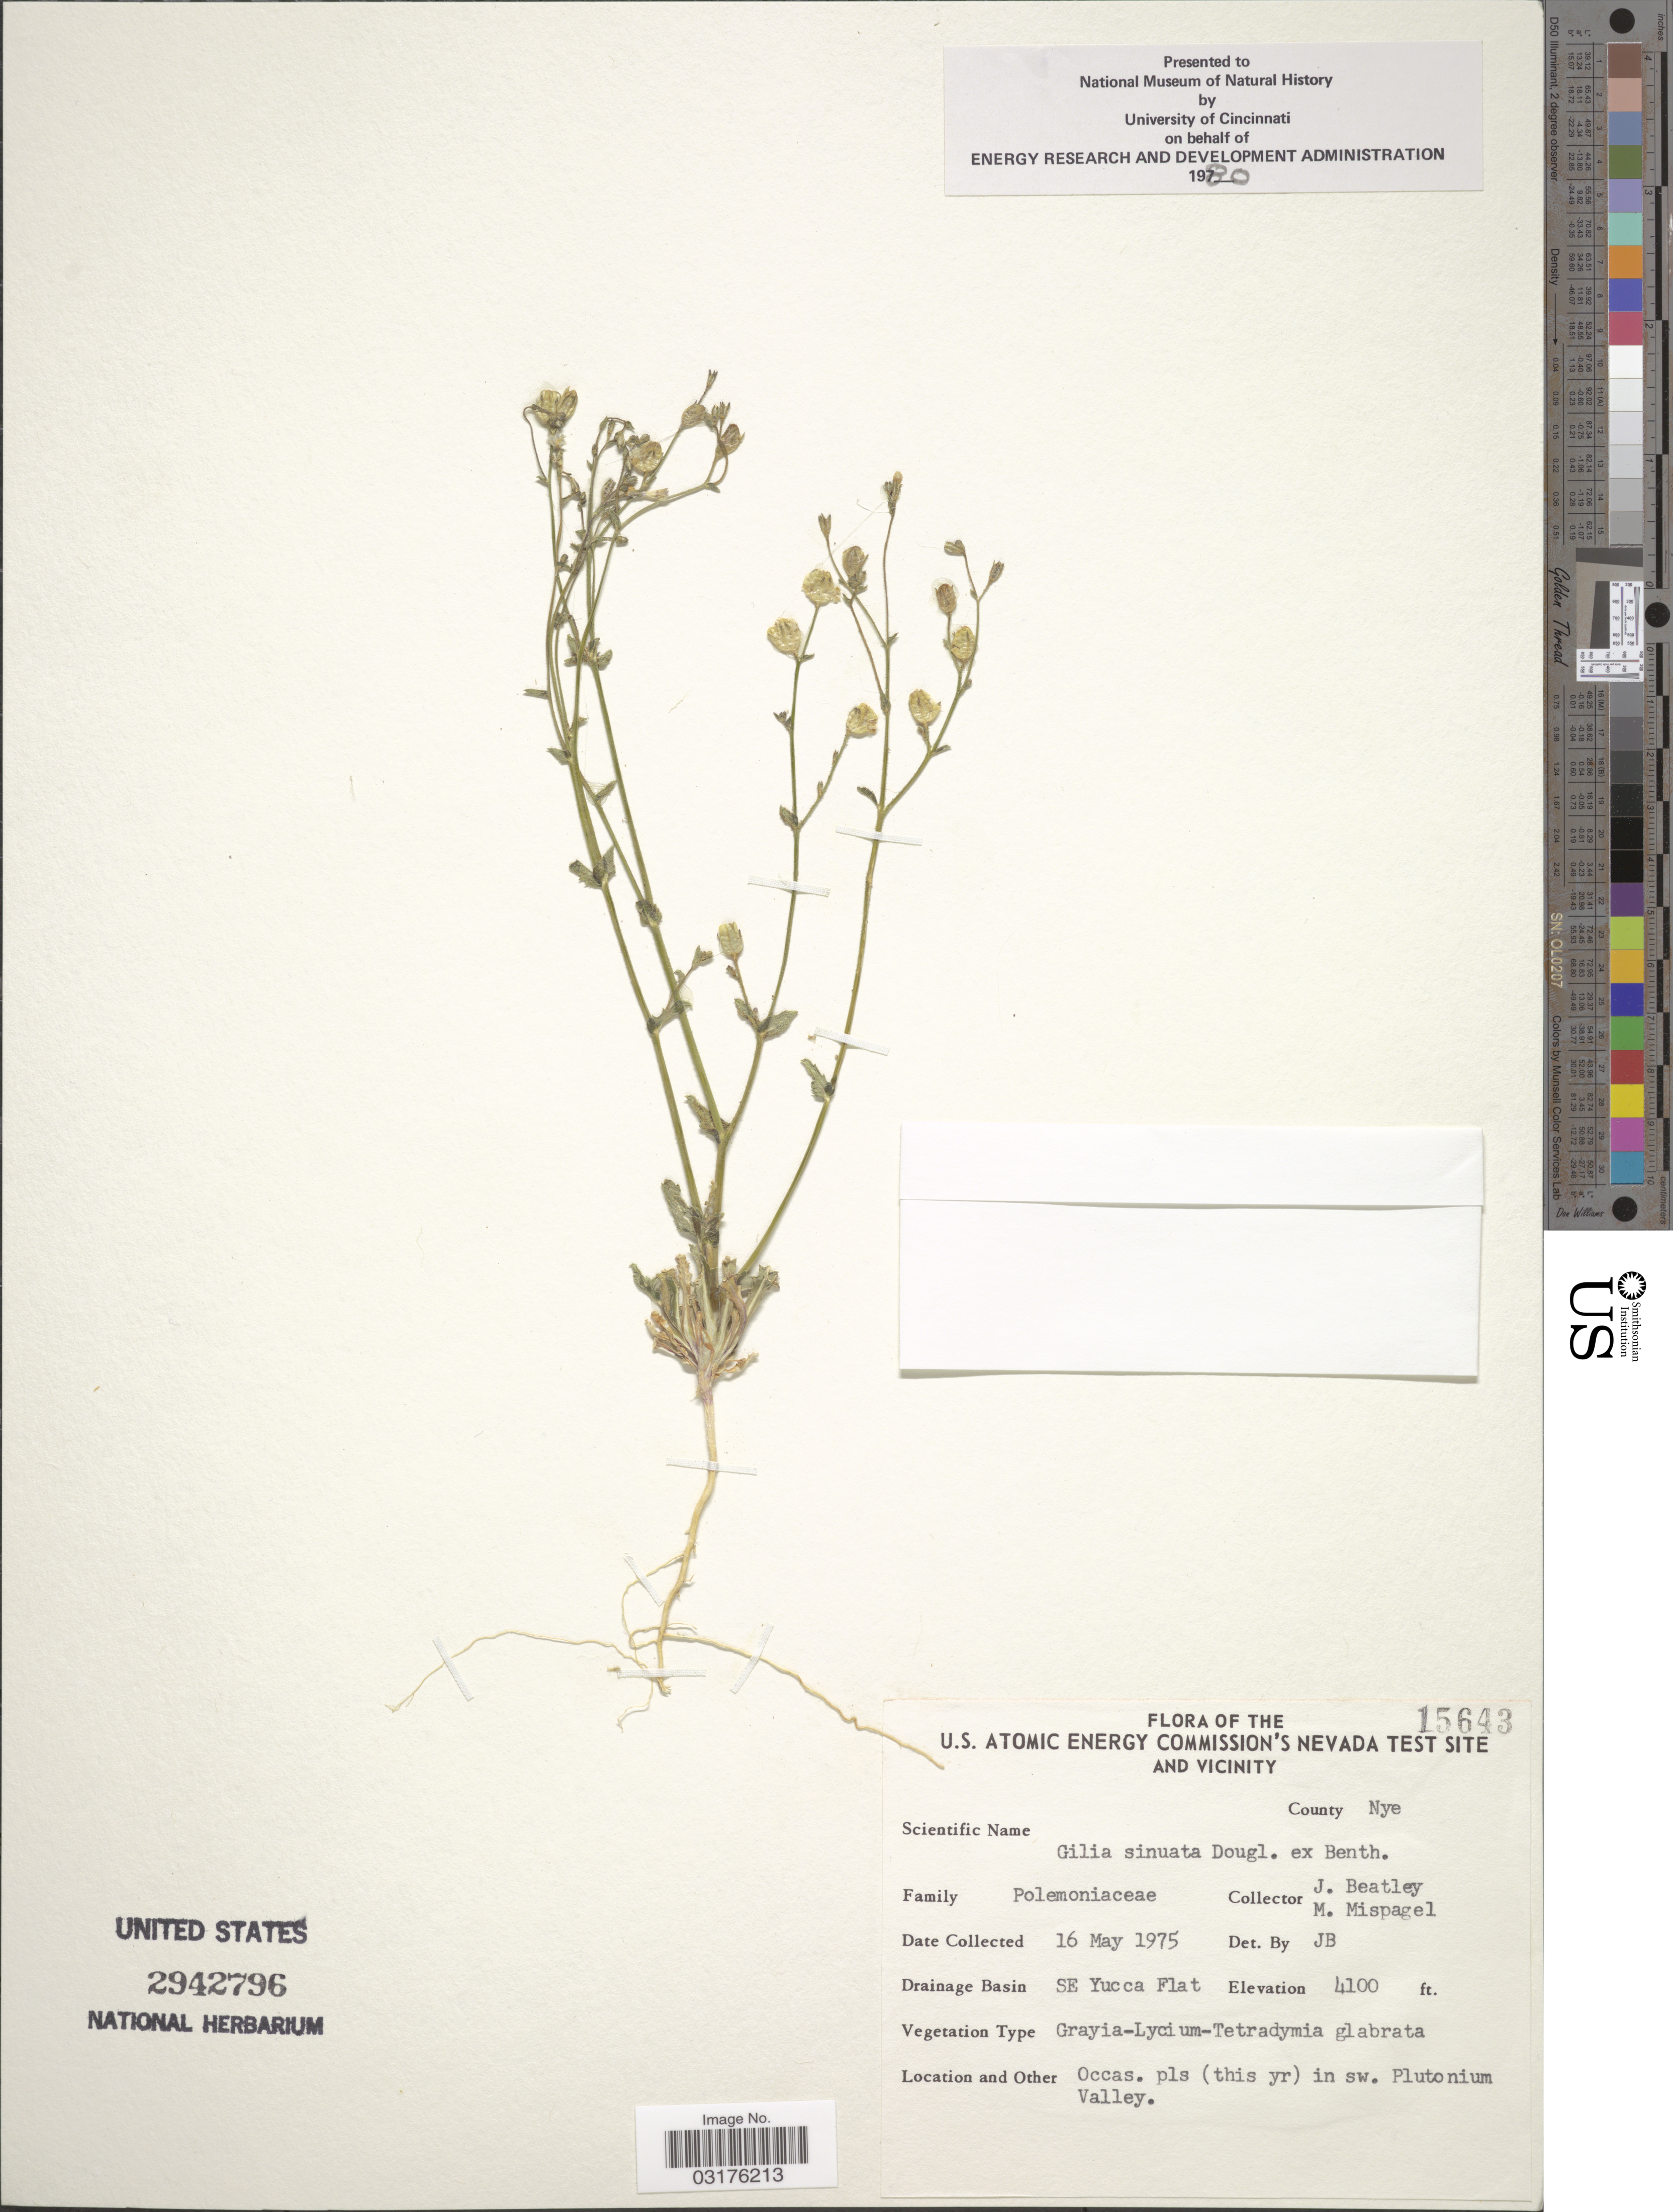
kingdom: Plantae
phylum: Tracheophyta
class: Magnoliopsida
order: Ericales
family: Polemoniaceae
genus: Gilia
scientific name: Gilia sinuata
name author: Douglas ex Benth.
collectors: J. C. Beatley & M. Mispagel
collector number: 15643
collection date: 1975-05-16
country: United States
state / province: Nevada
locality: The U.S. Atomic Energy Commission's Nevada Test Site And Vicinity, County Nye, Drainage Basin SE Yucca Flat, Occas. pls (this yr) in sw. Plutonium Valley.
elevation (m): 1250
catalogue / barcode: US 2942796